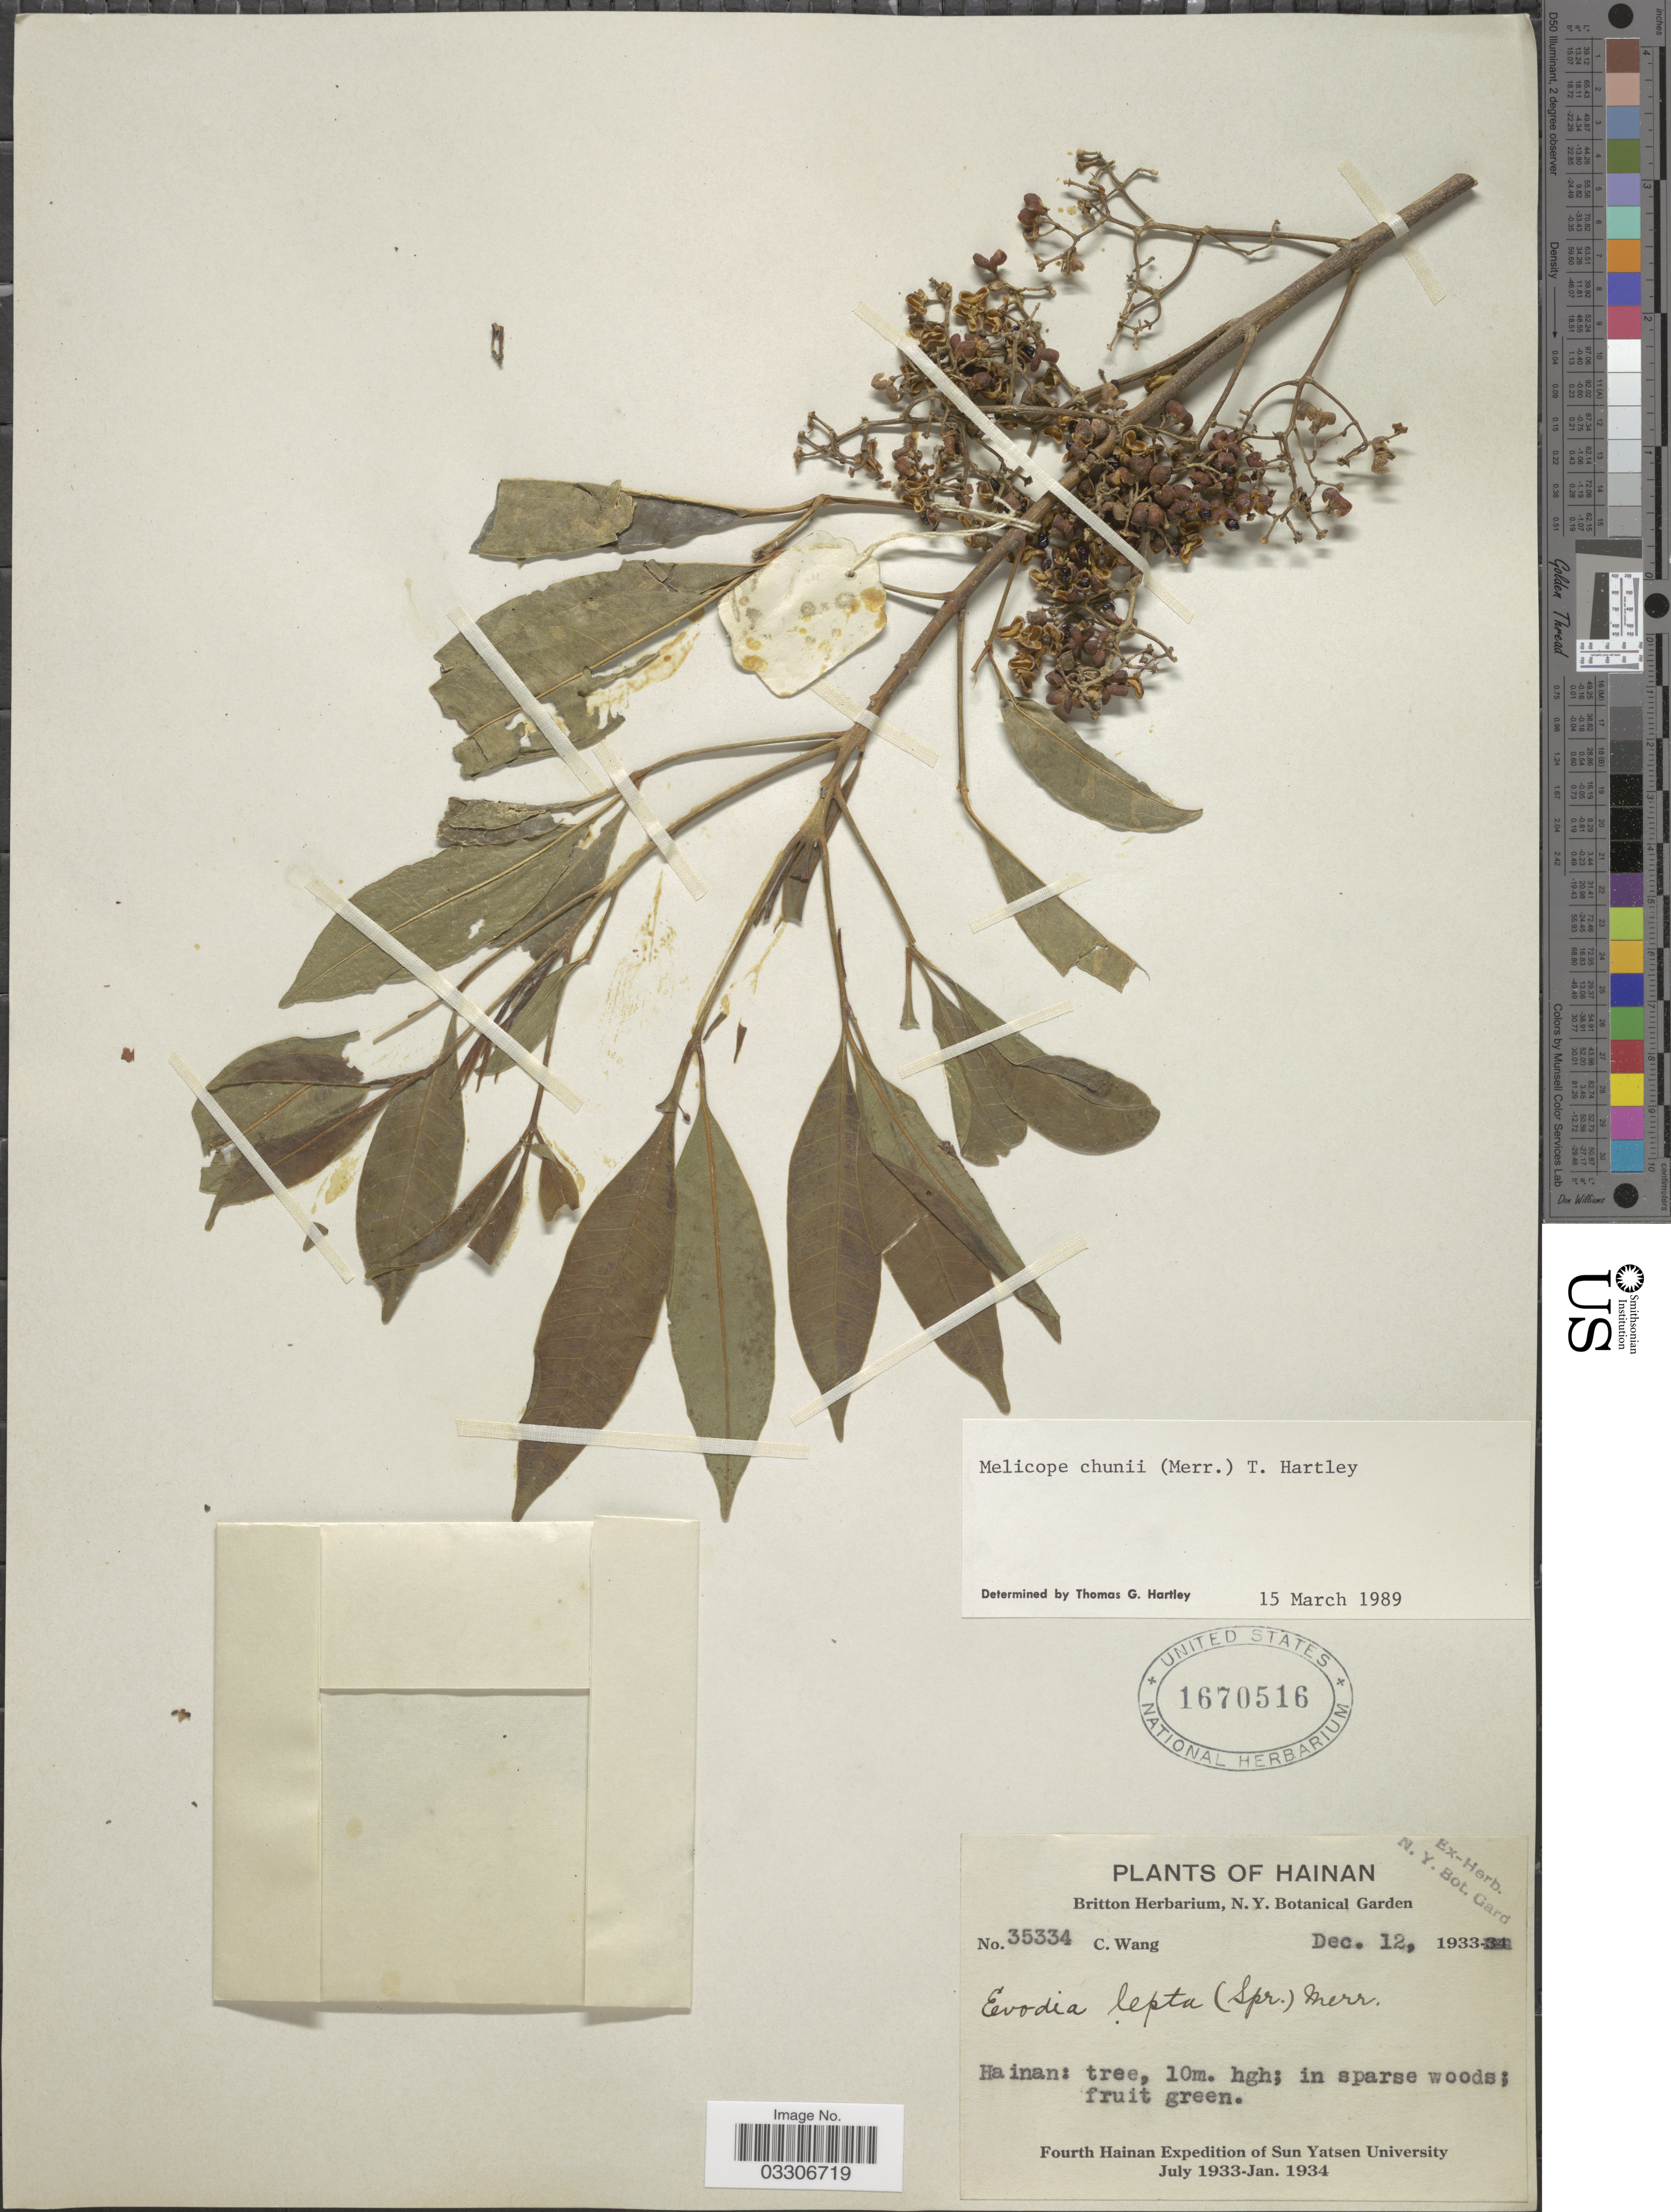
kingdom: Plantae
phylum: Tracheophyta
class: Magnoliopsida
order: Sapindales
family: Rutaceae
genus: Melicope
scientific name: Melicope chunii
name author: T.G. Hartley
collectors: C. Wang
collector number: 35334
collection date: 1933-12-12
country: China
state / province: Hainan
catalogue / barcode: US 1670516